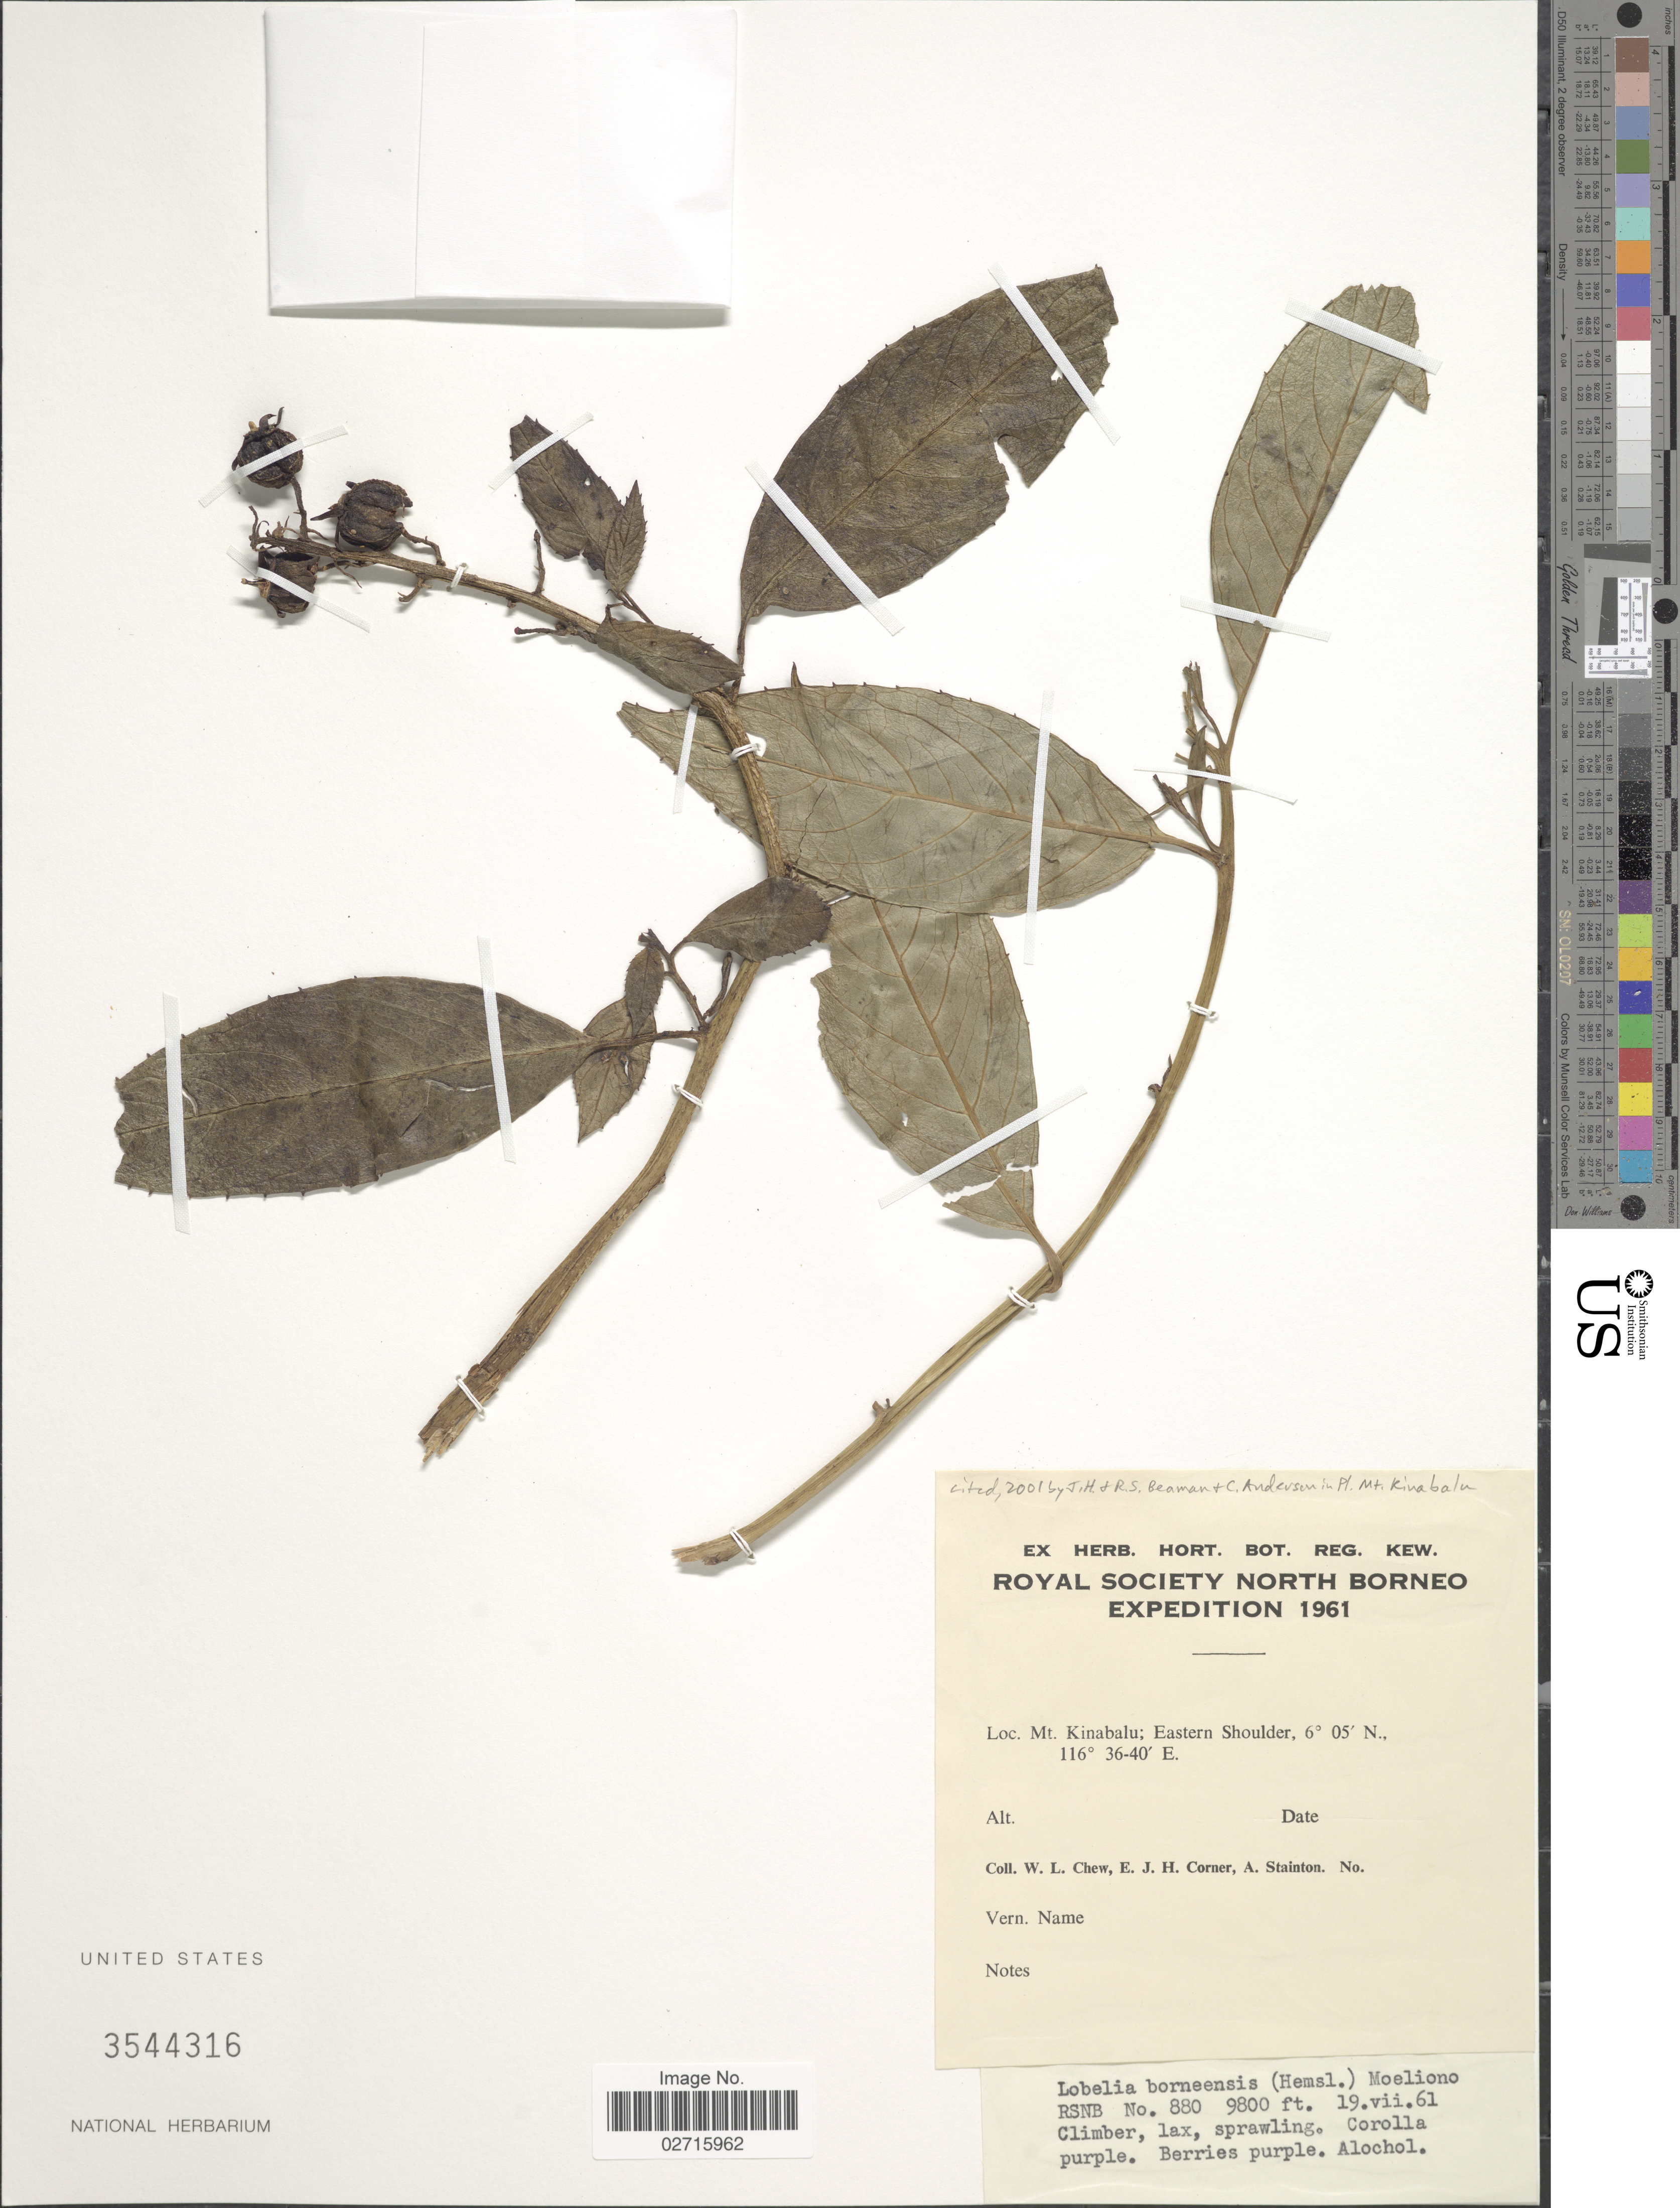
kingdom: Plantae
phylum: Tracheophyta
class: Magnoliopsida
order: Asterales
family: Campanulaceae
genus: Lobelia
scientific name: Lobelia borneensis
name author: (Hemsl.) Moeliono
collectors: W. Chew, E. Corner & A. Stainton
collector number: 880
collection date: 1961-07-19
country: Malaysia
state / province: Sabah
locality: Mt. Kinabalu; Eastern Shoulder.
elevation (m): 2987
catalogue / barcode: US 3544316